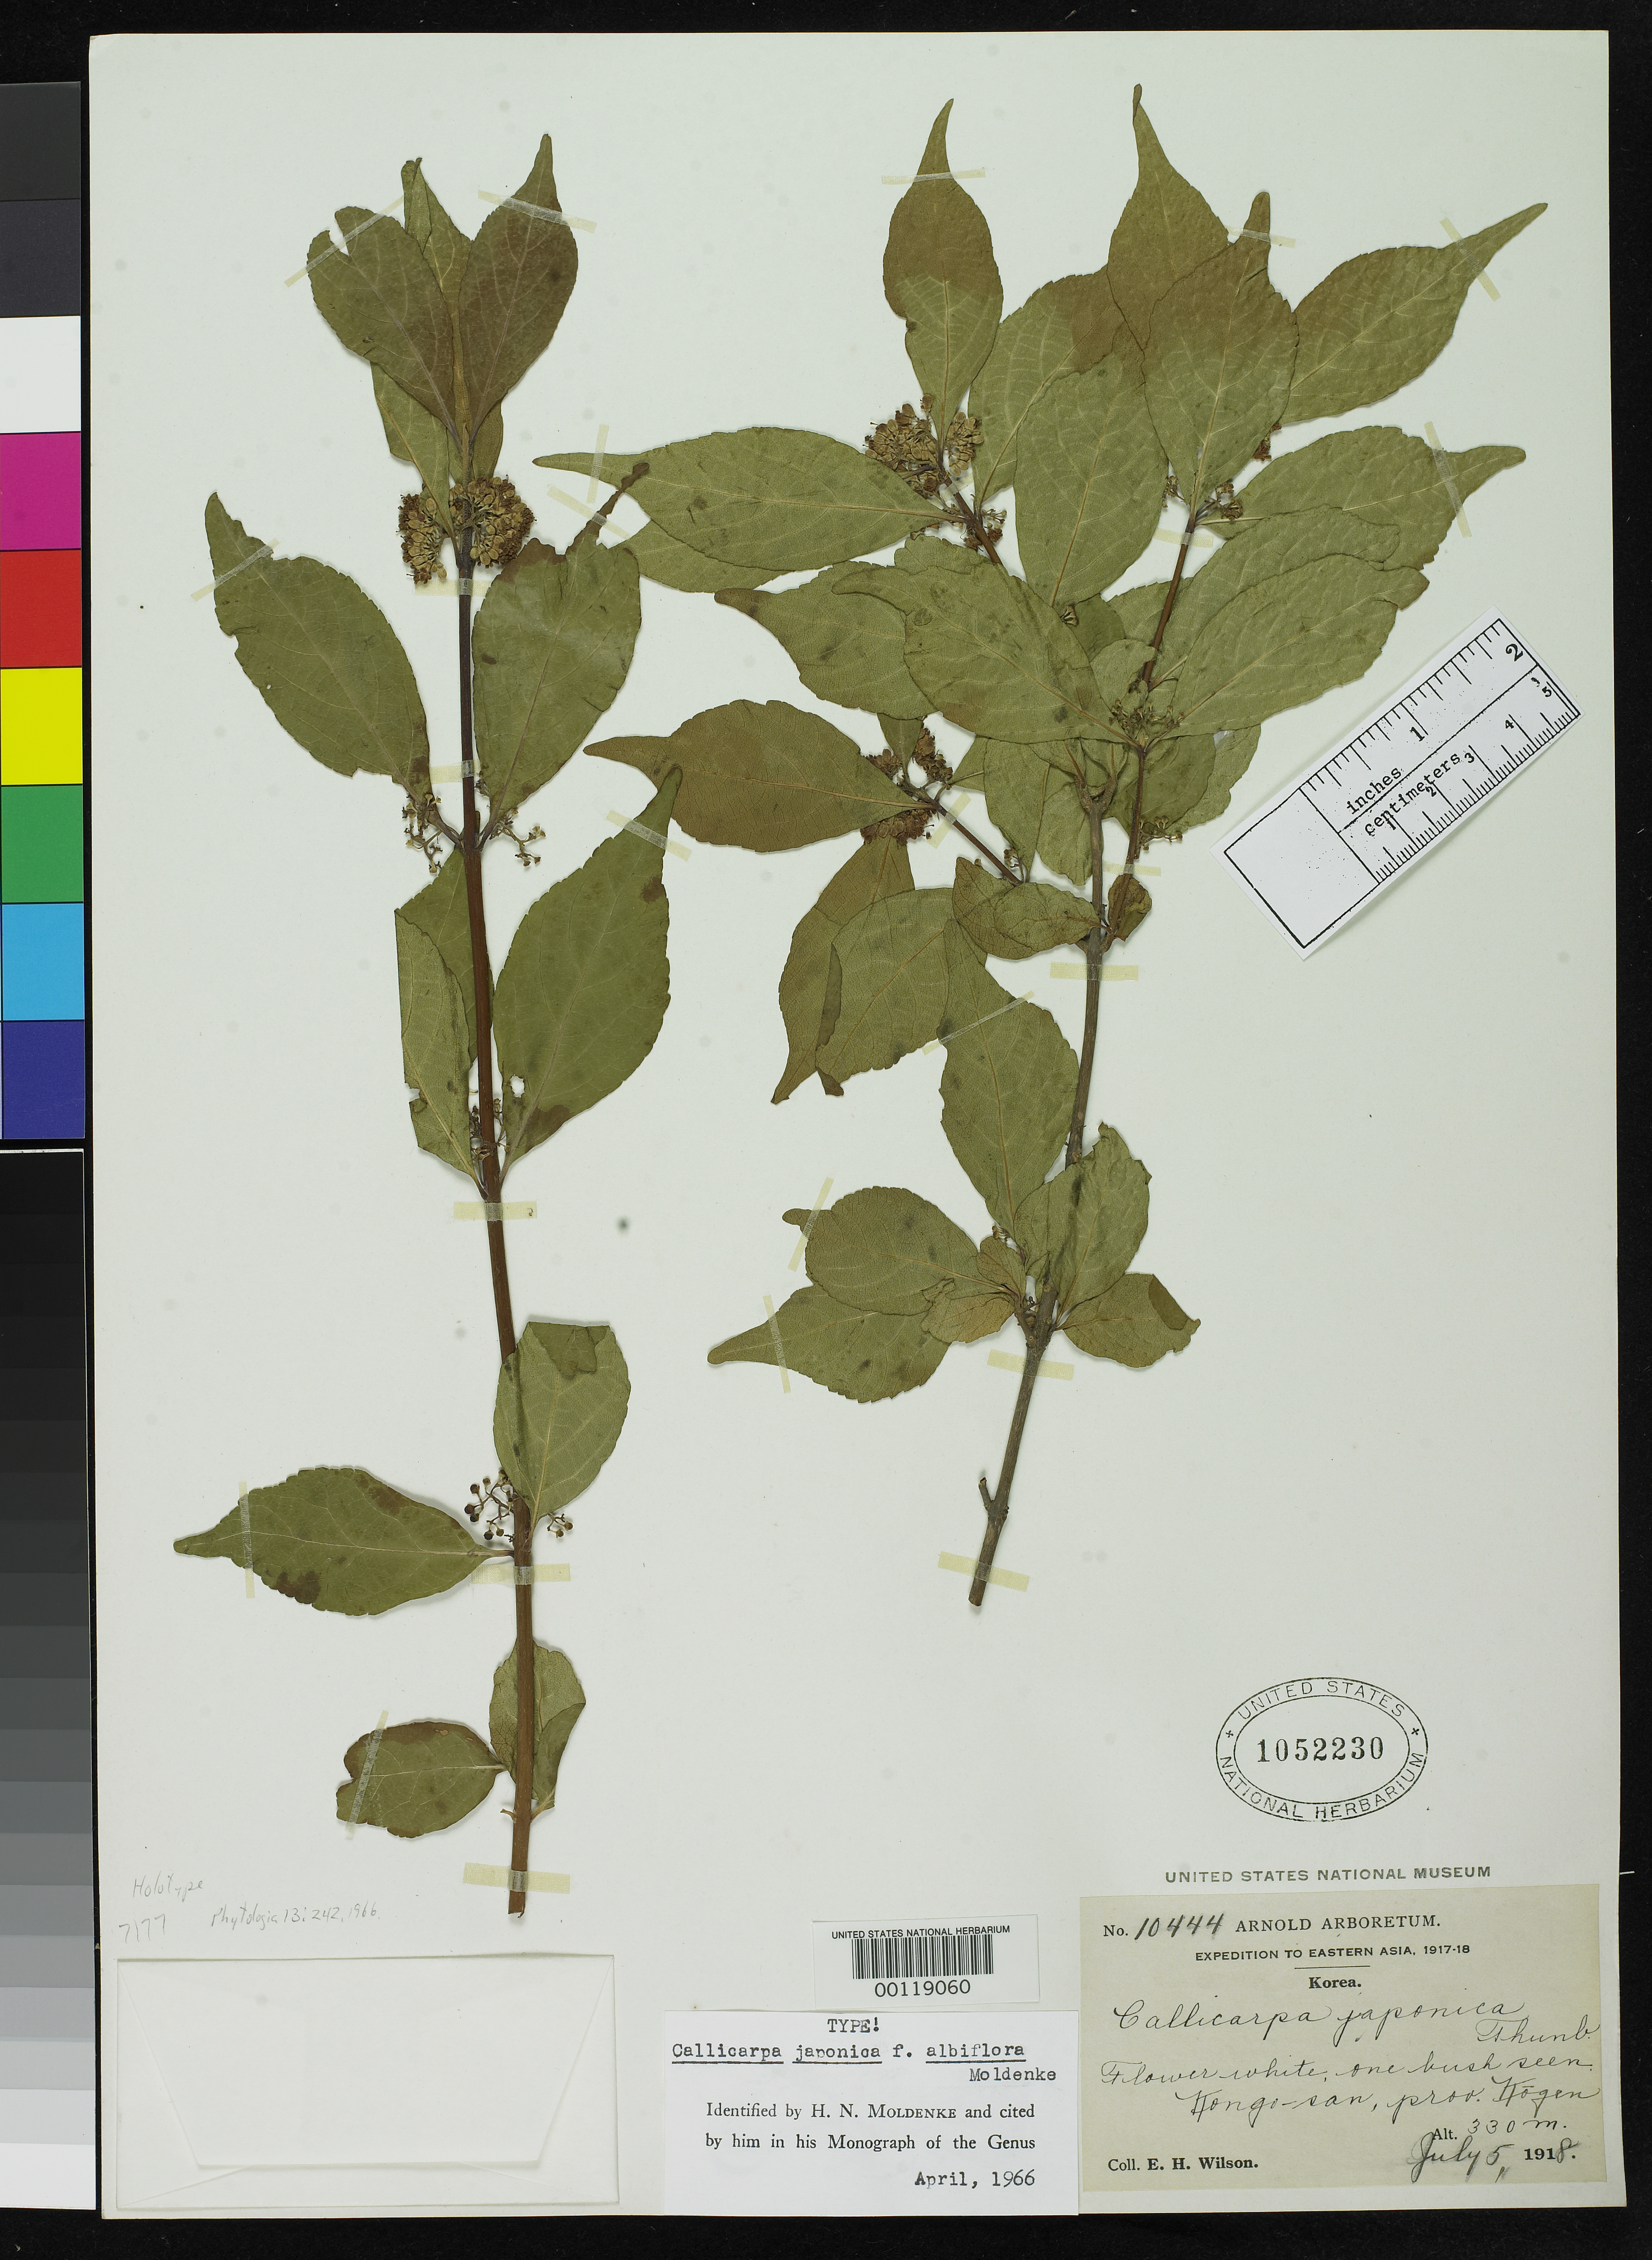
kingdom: Plantae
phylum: Tracheophyta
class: Magnoliopsida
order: Lamiales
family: Lamiaceae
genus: Callicarpa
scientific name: Callicarpa japonica f. albiflora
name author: Moldenke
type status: Holotype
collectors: E. H. Wilson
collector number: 10444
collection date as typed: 05 Jul 1918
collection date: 1918-07-05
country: North Korea / South Korea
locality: Kogen, Kongo-San.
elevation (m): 30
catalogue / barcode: US 1052230